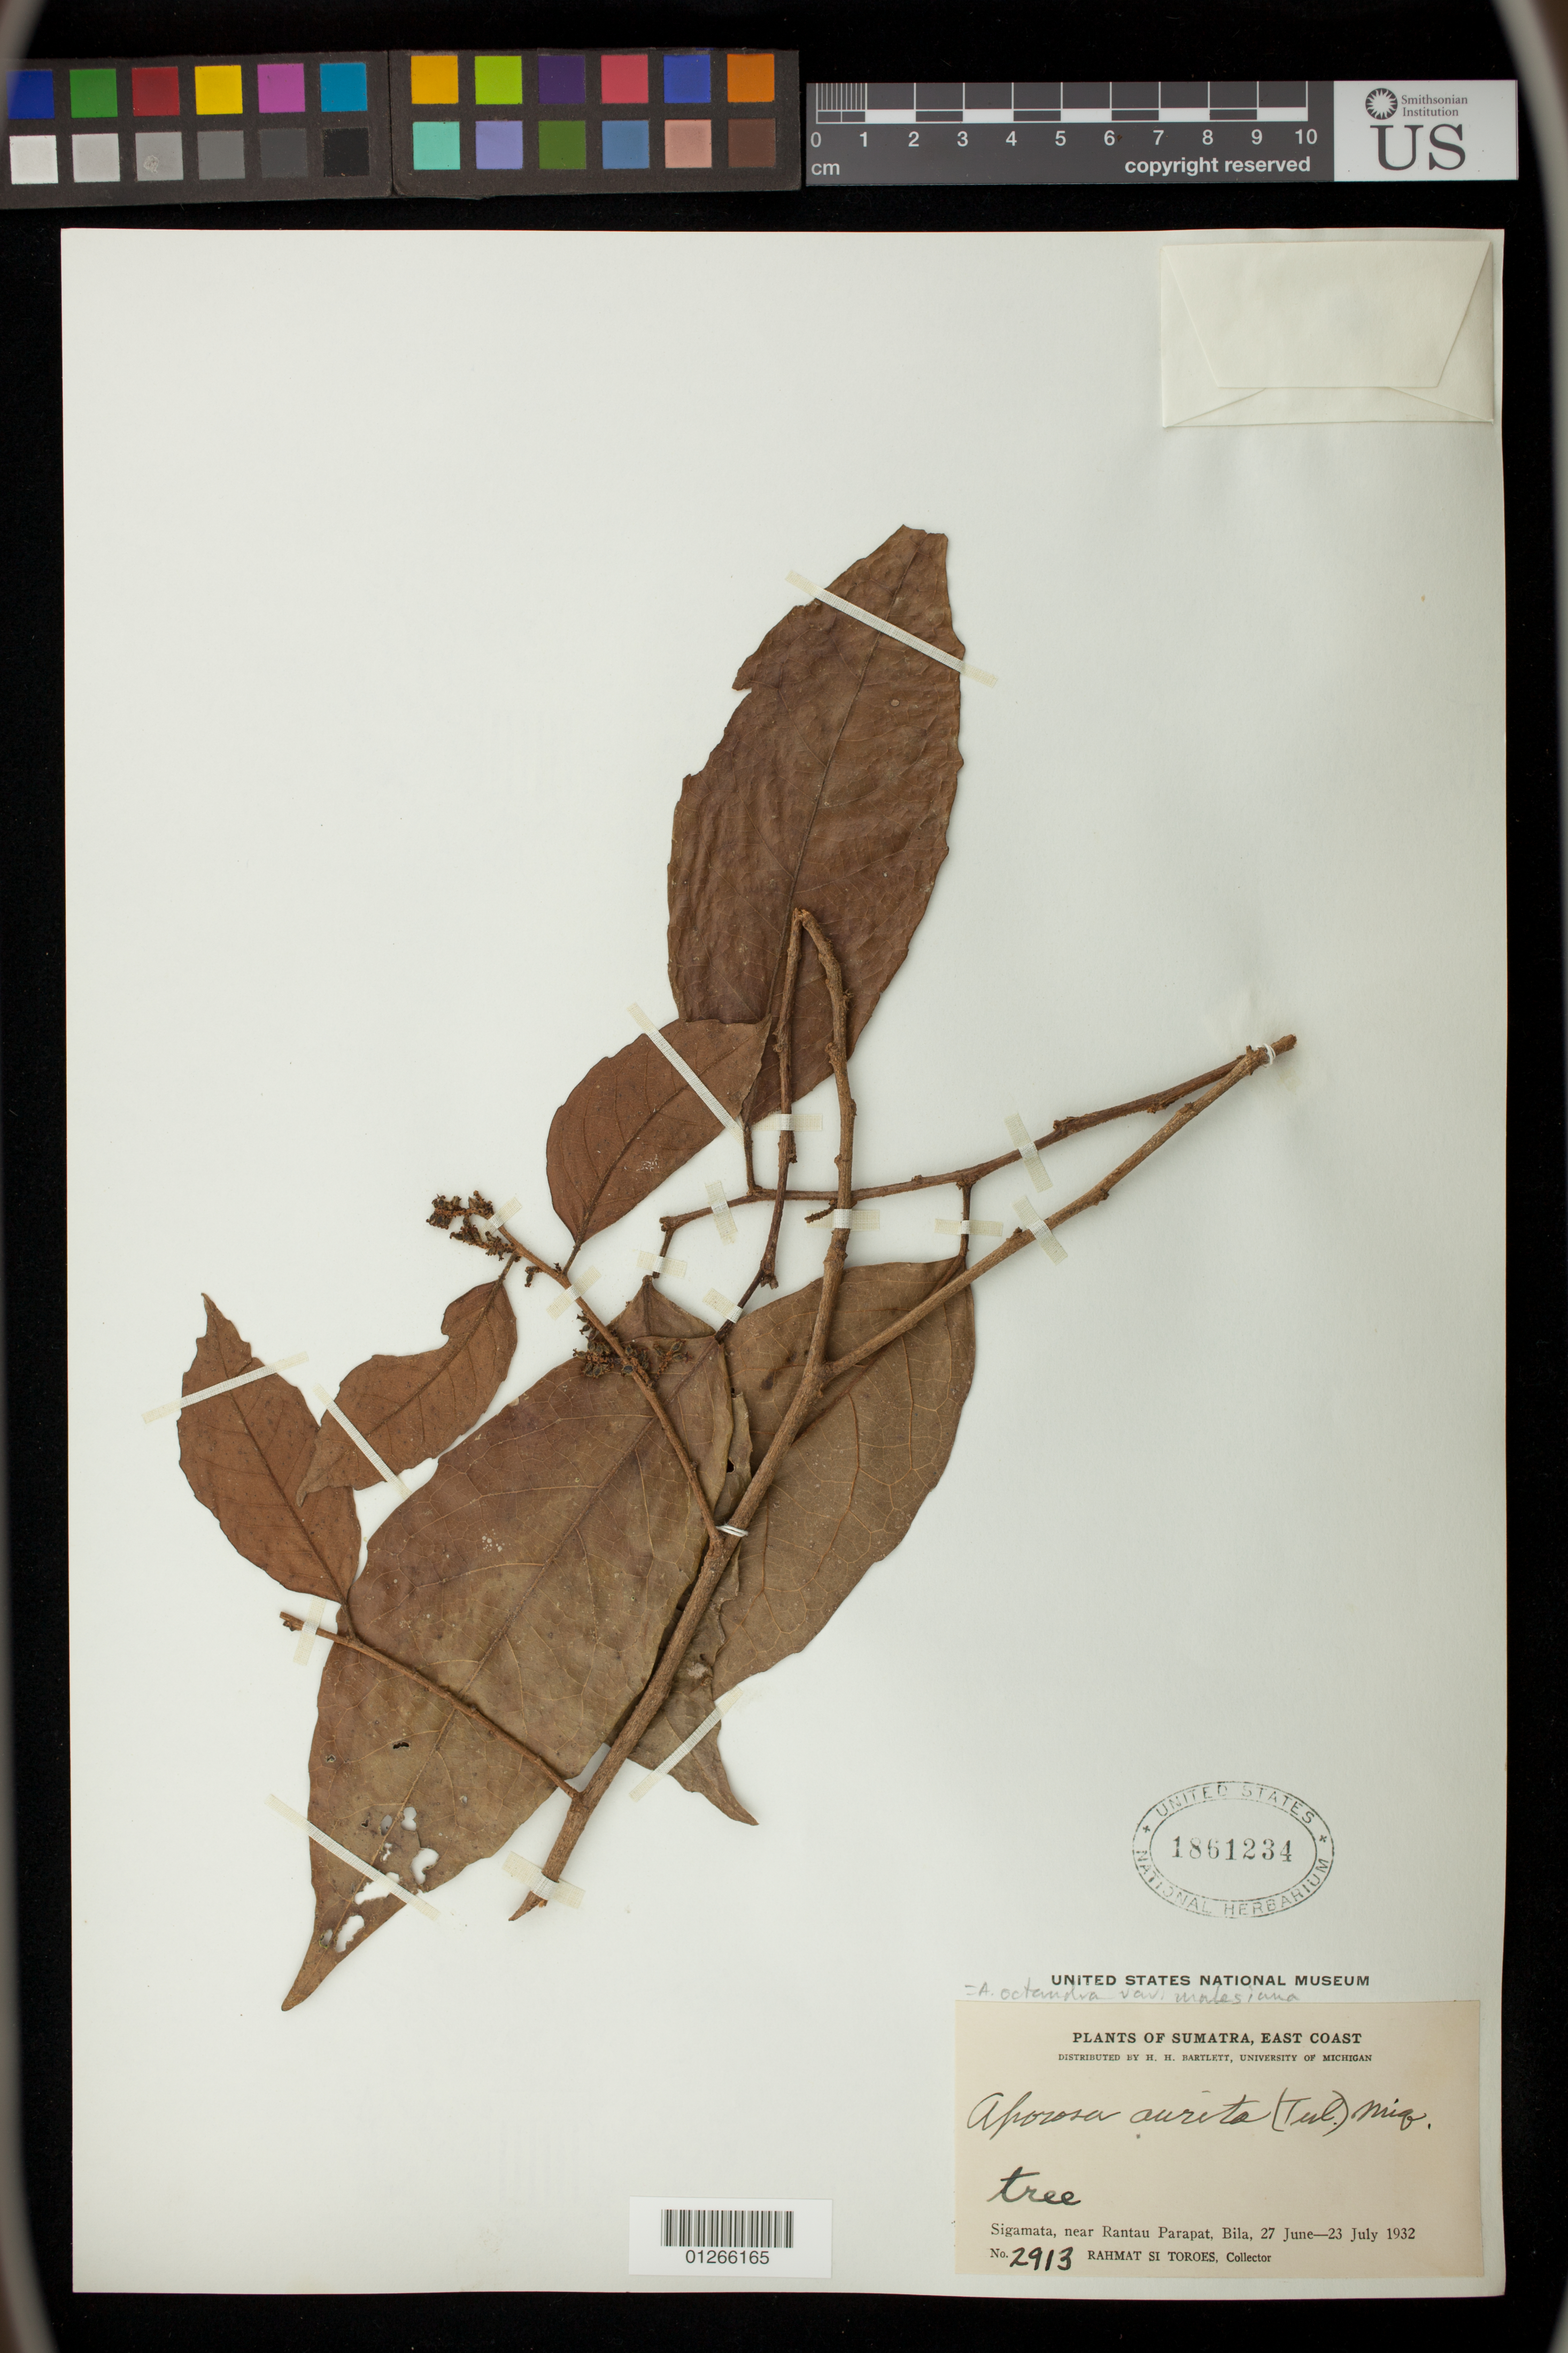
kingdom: Plantae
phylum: Tracheophyta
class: Magnoliopsida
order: Malpighiales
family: Phyllanthaceae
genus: Aporosa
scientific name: Aporosa octandra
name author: (Buch.-Ham. & D. Don) Vickery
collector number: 2913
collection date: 1932-06-27/1932-07-23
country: Indonesia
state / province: Sumatra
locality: East Coast.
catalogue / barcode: US 1861234